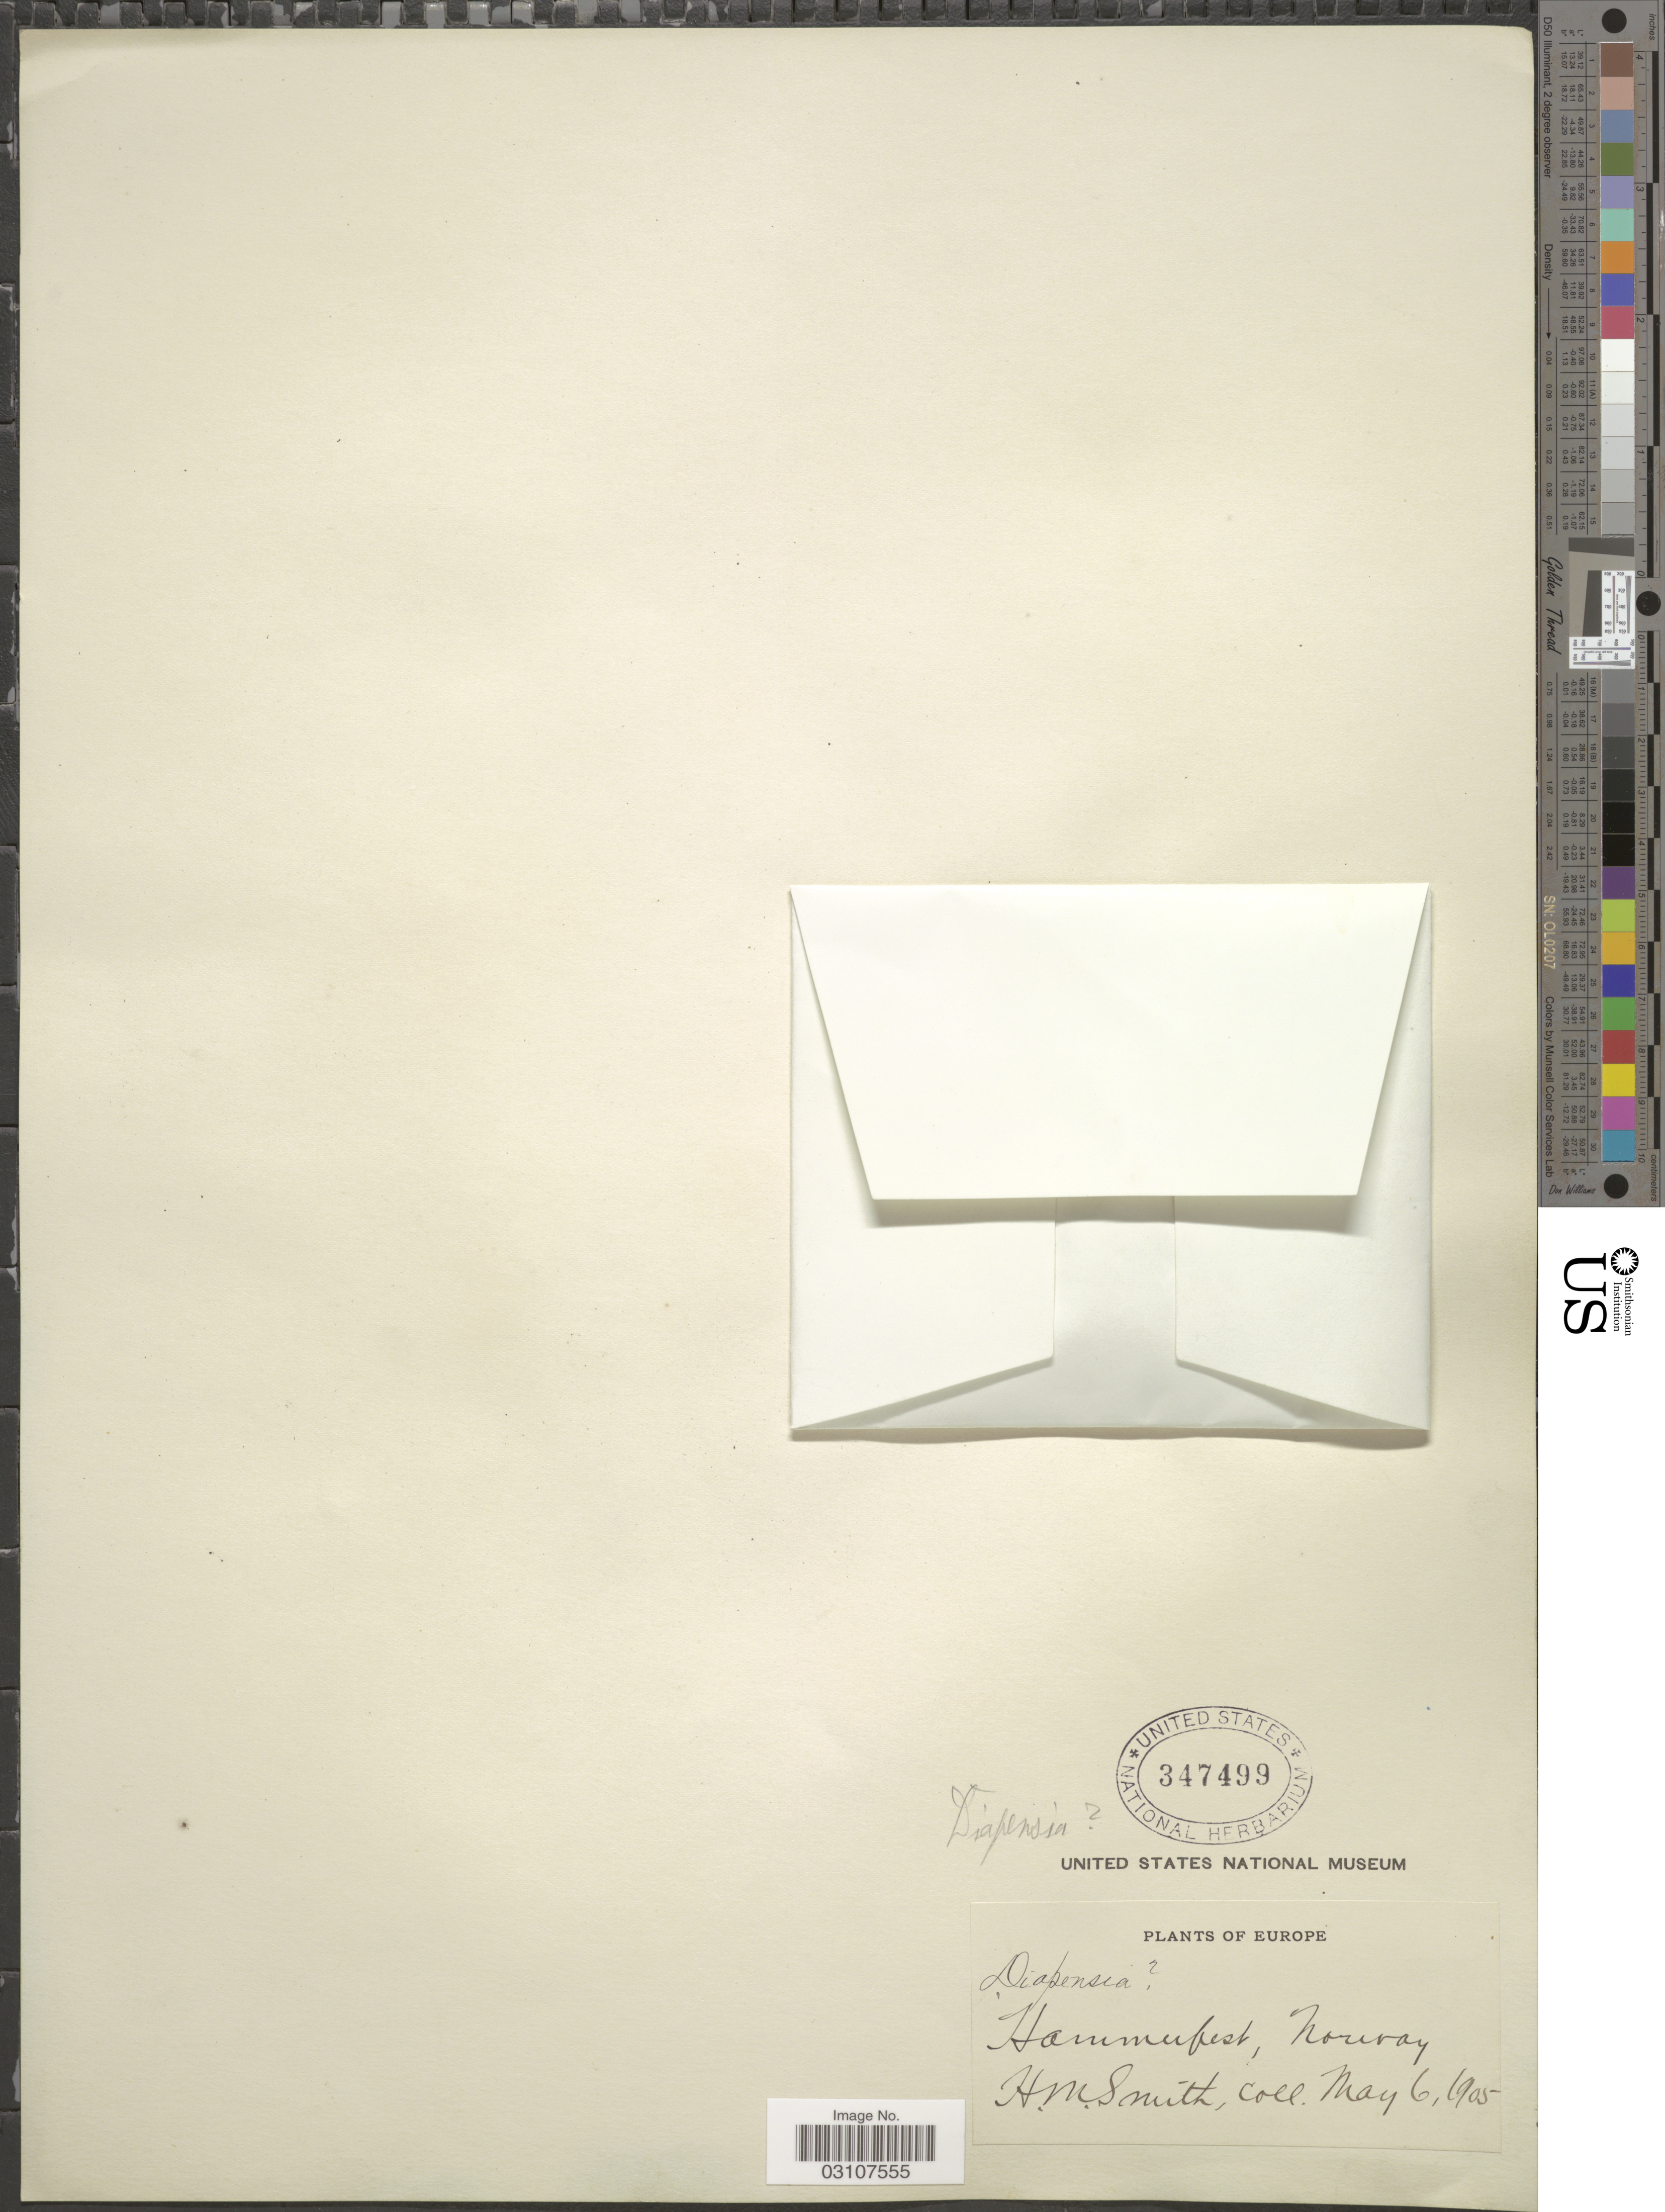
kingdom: Plantae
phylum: Tracheophyta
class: Magnoliopsida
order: Ericales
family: Diapensiaceae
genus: Diapensia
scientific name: Diapensia lapponica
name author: L.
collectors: H. M. Smith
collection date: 1905-05-06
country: Norway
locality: Hammerfest.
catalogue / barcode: US 347499